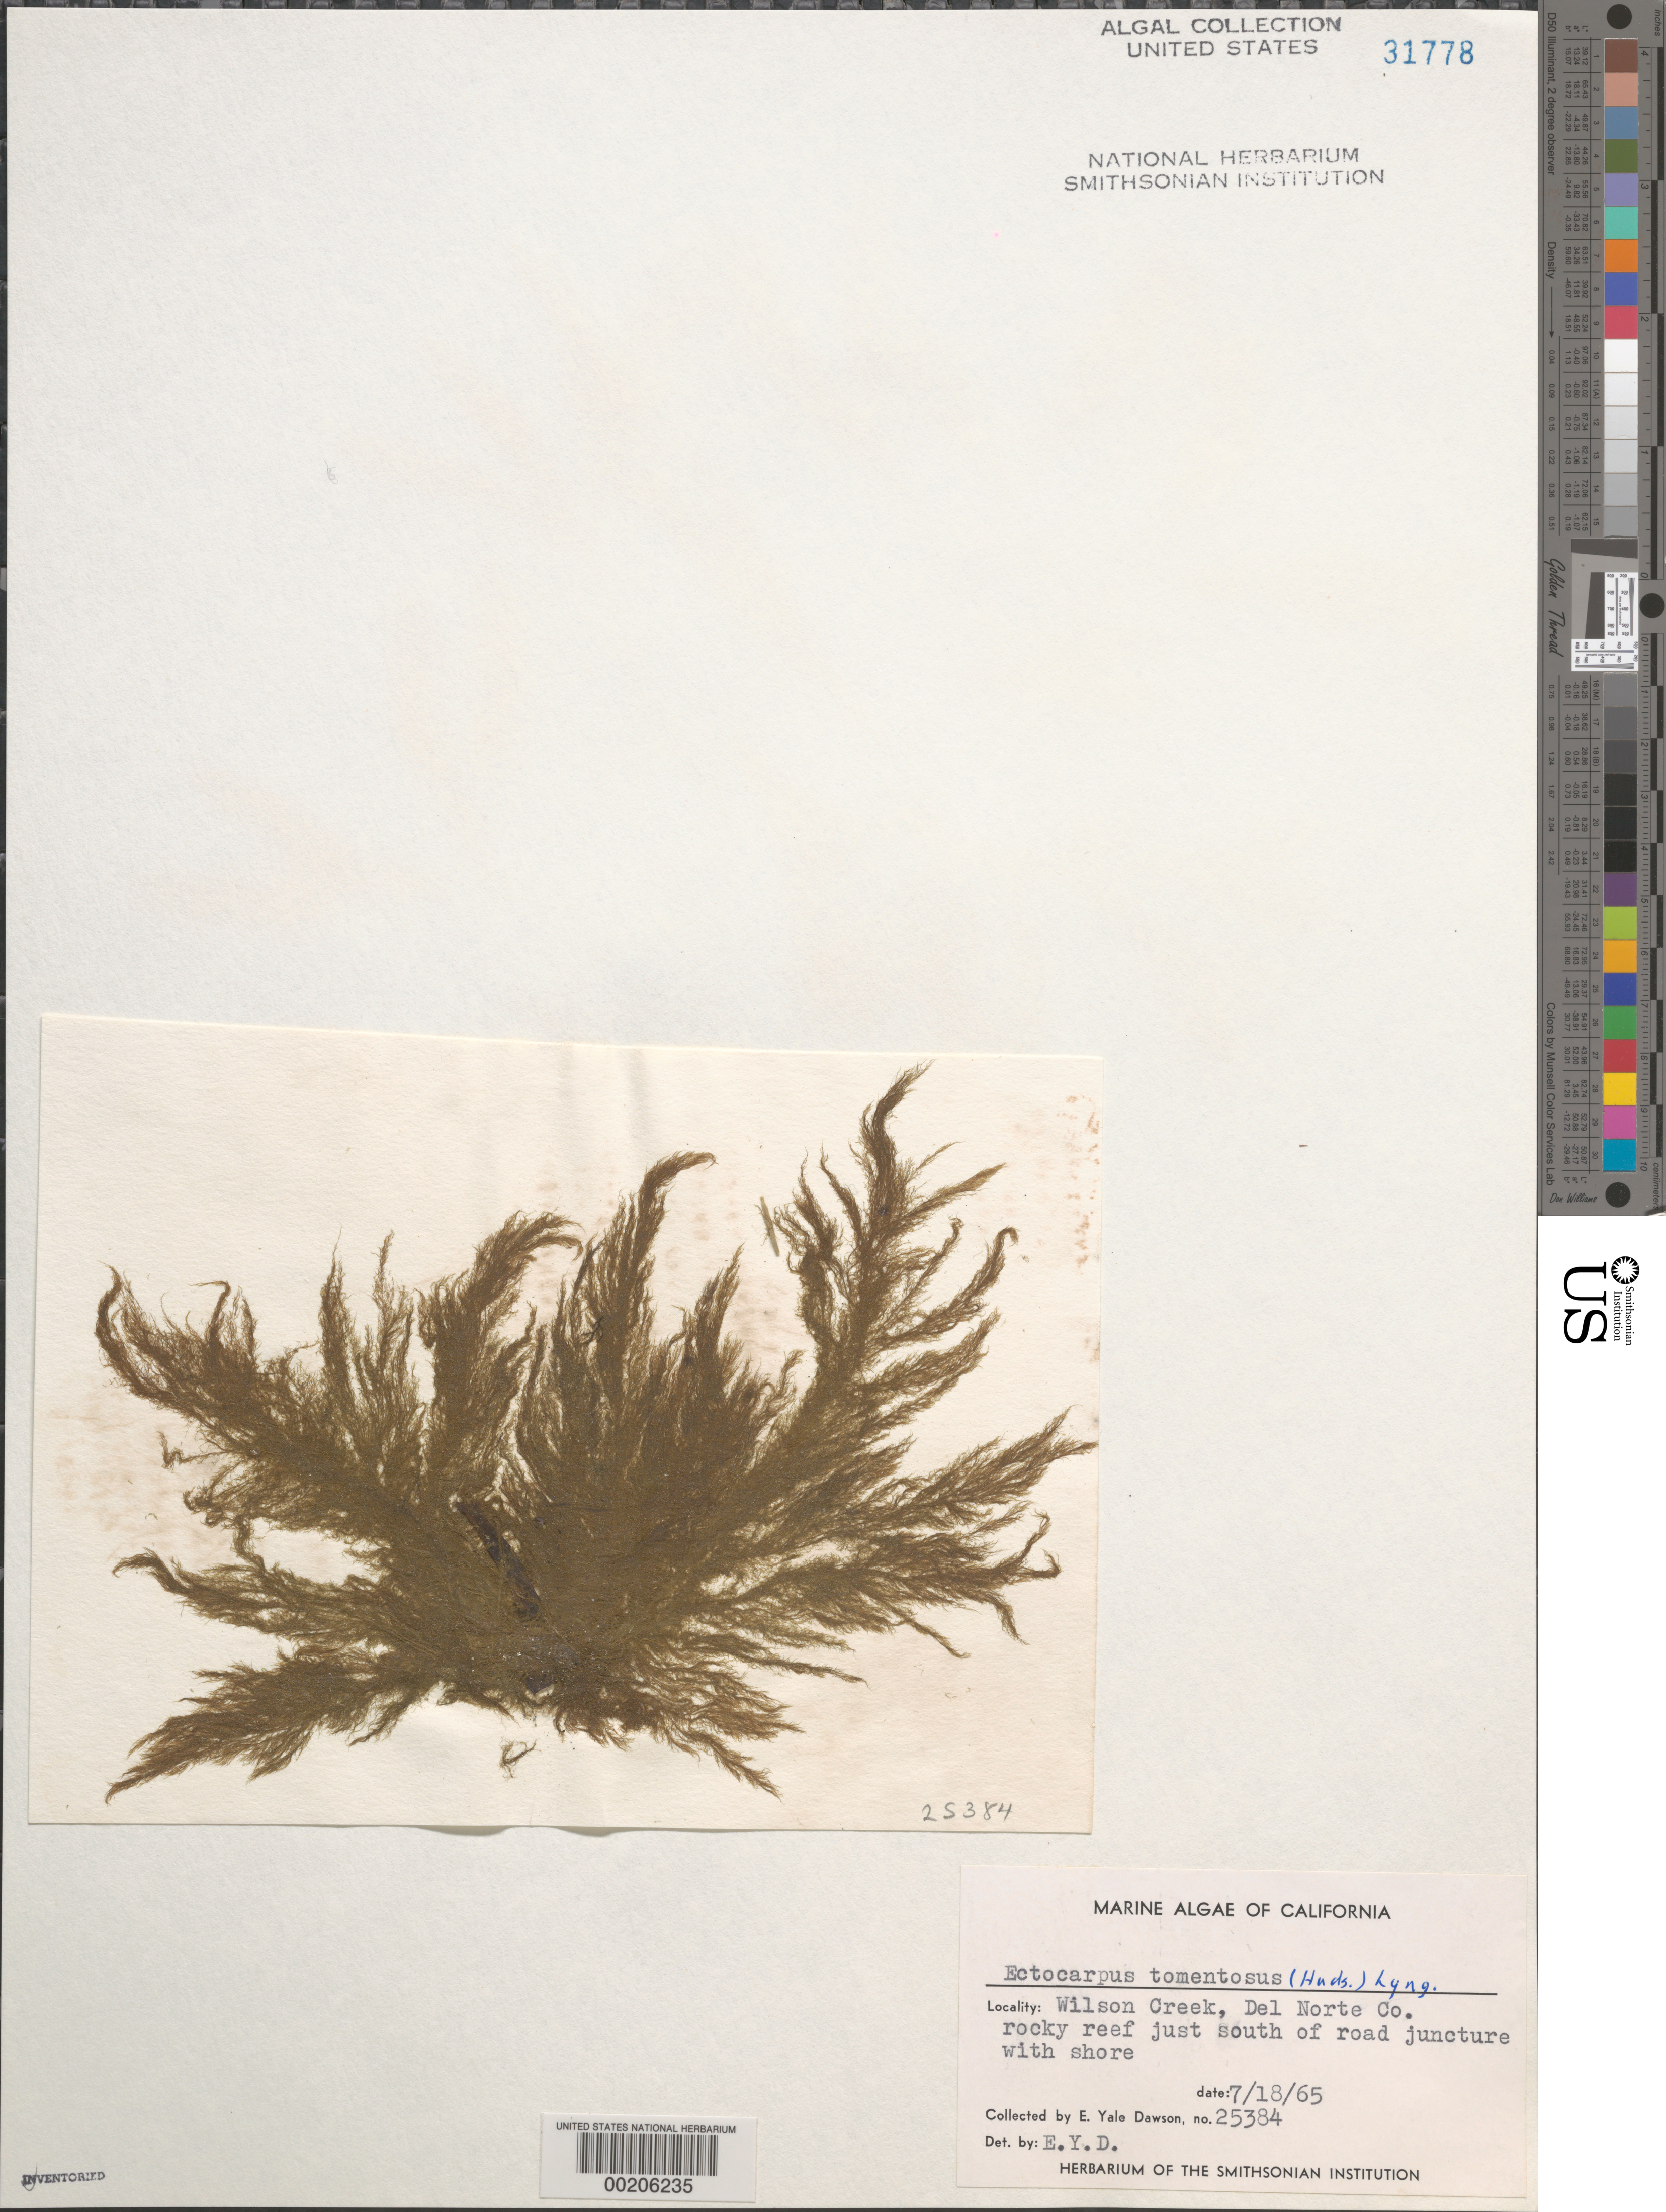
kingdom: Chromista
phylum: Ochrophyta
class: Phaeophyceae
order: Ectocarpales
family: Ectocarpaceae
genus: Spongonema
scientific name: Spongonema tomentosum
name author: (Huds.) Kütz.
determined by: Algae name updating Project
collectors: E. Y. Dawson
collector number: EYD 25384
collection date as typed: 18 Jul 1965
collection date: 1965-07-18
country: United States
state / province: California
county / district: Del Norte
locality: Wilson Creek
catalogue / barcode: US 31778